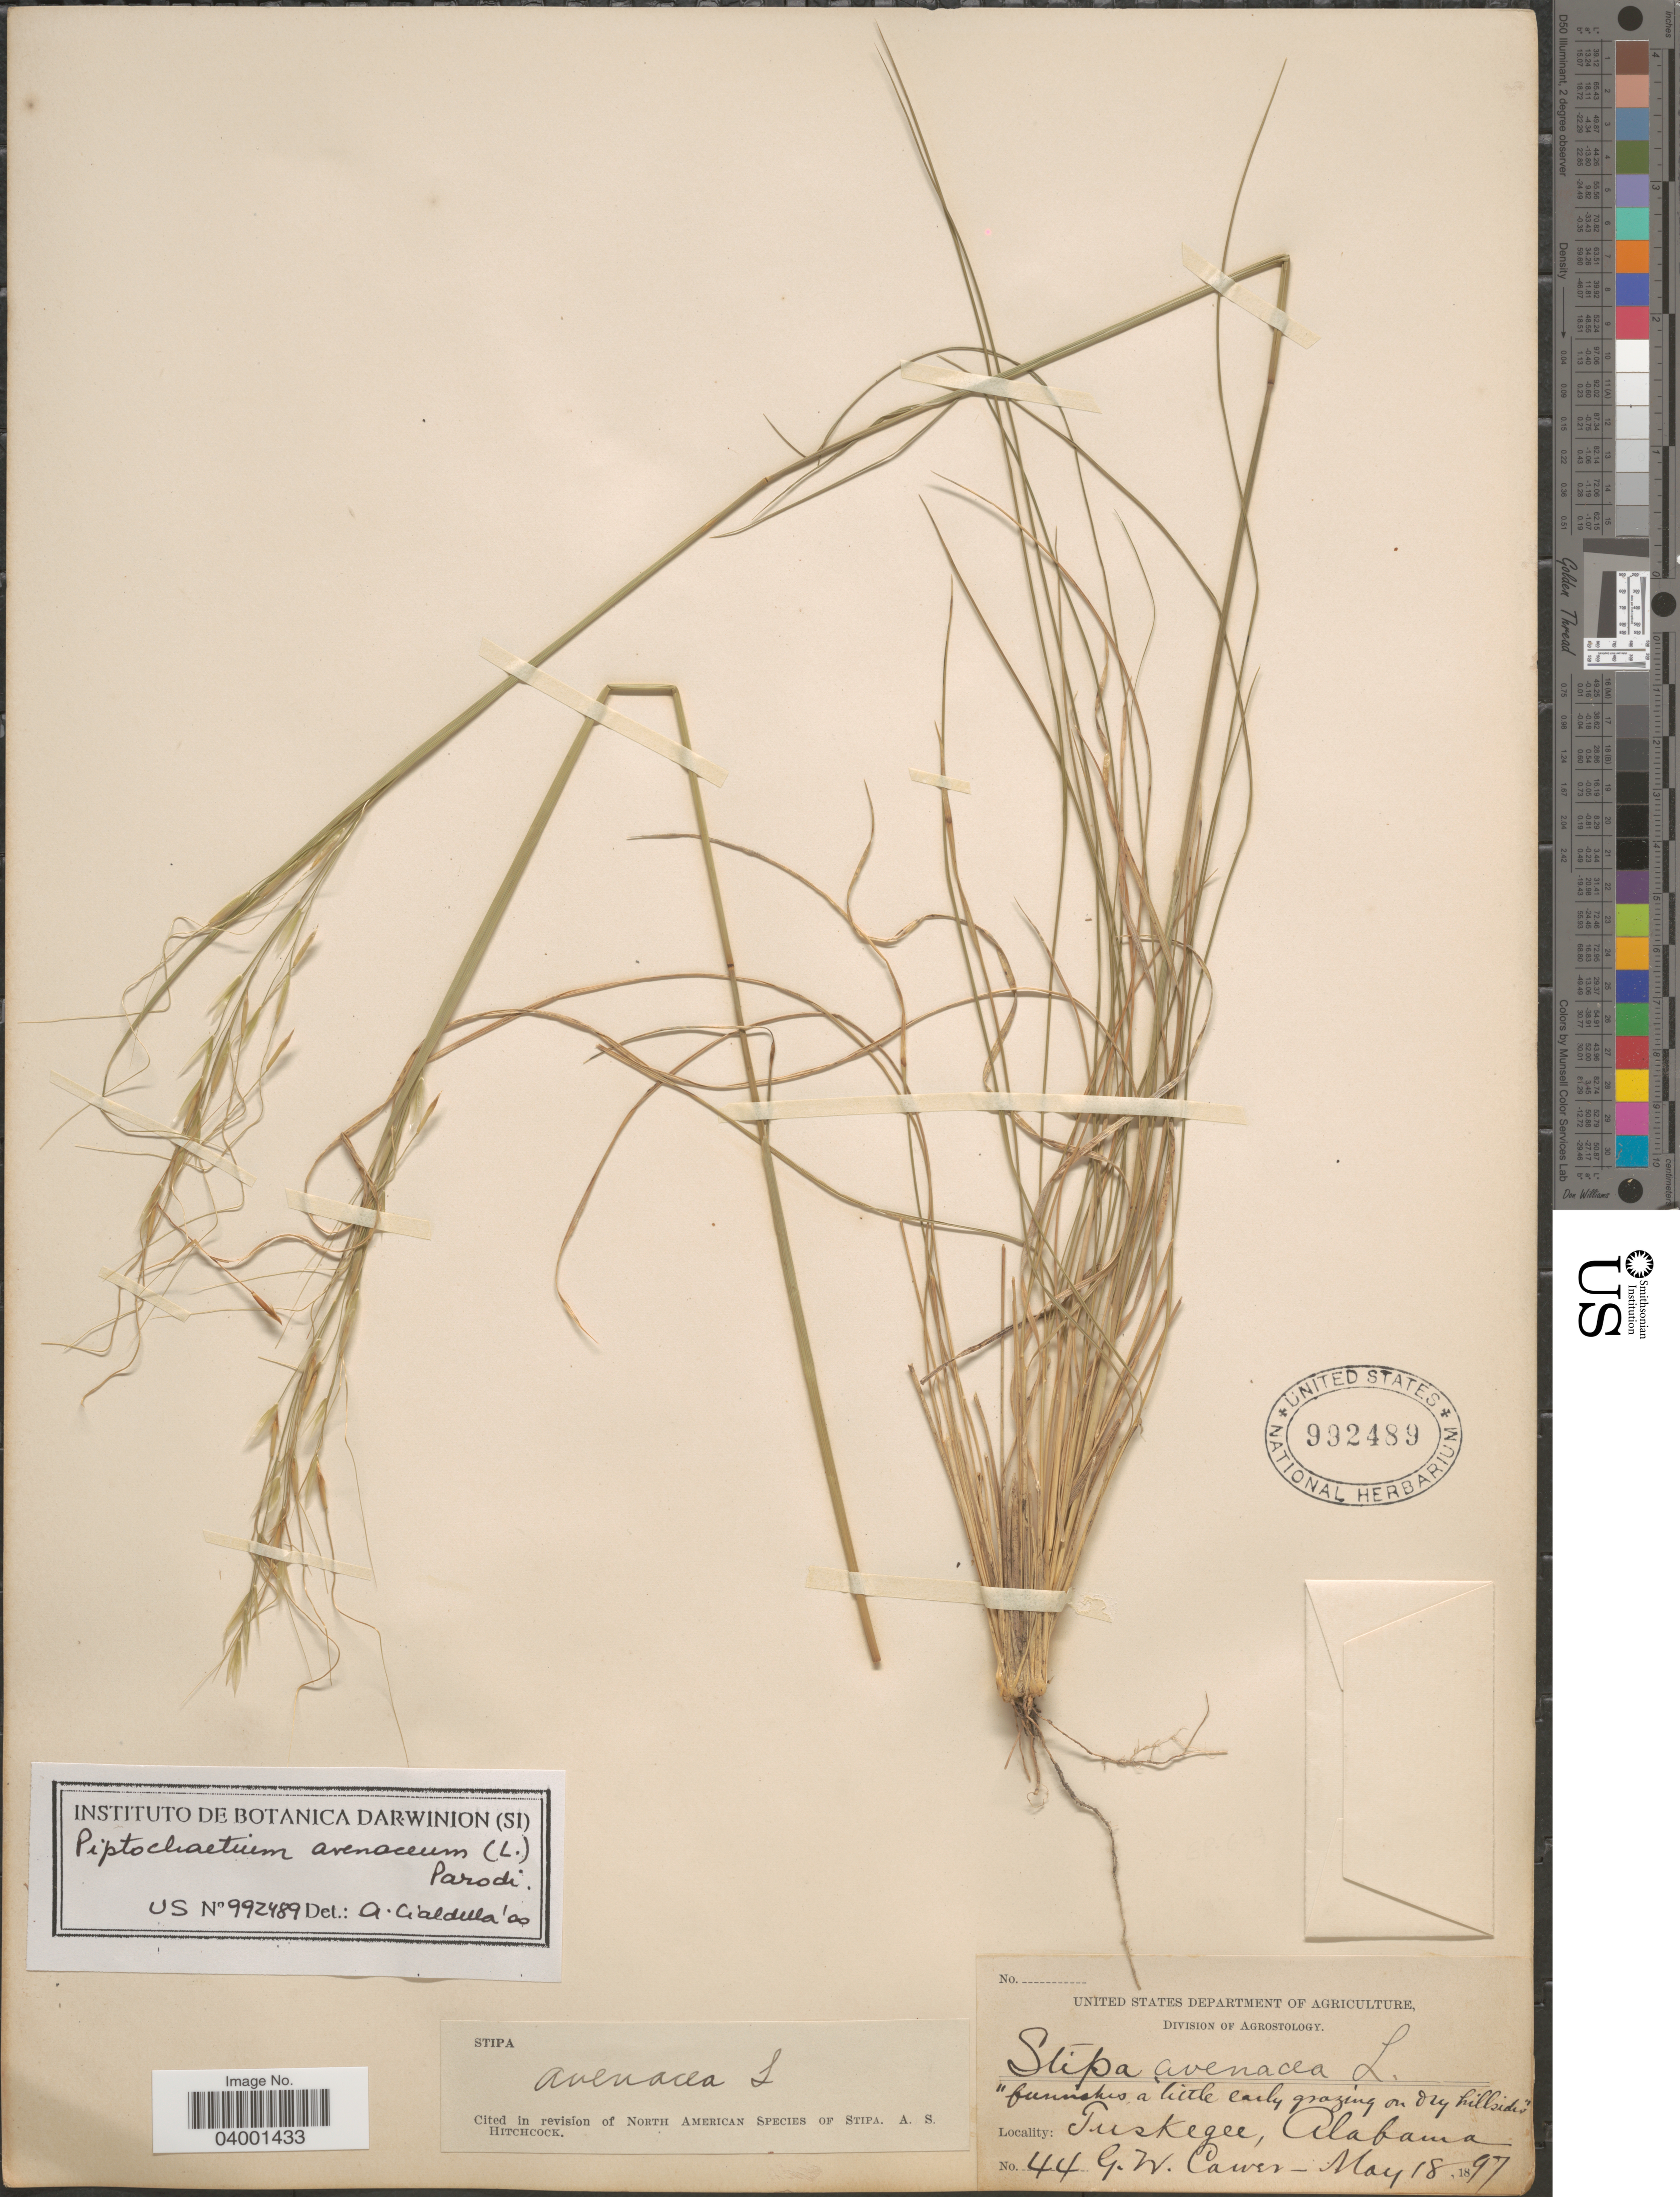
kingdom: Plantae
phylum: Tracheophyta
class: Liliopsida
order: Poales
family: Poaceae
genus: Piptochaetium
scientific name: Piptochaetium avenaceum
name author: (L.) Parodi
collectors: G. Carver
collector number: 44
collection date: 1897-05-18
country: United States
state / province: Alabama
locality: Tuskegee.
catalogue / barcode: US 992489